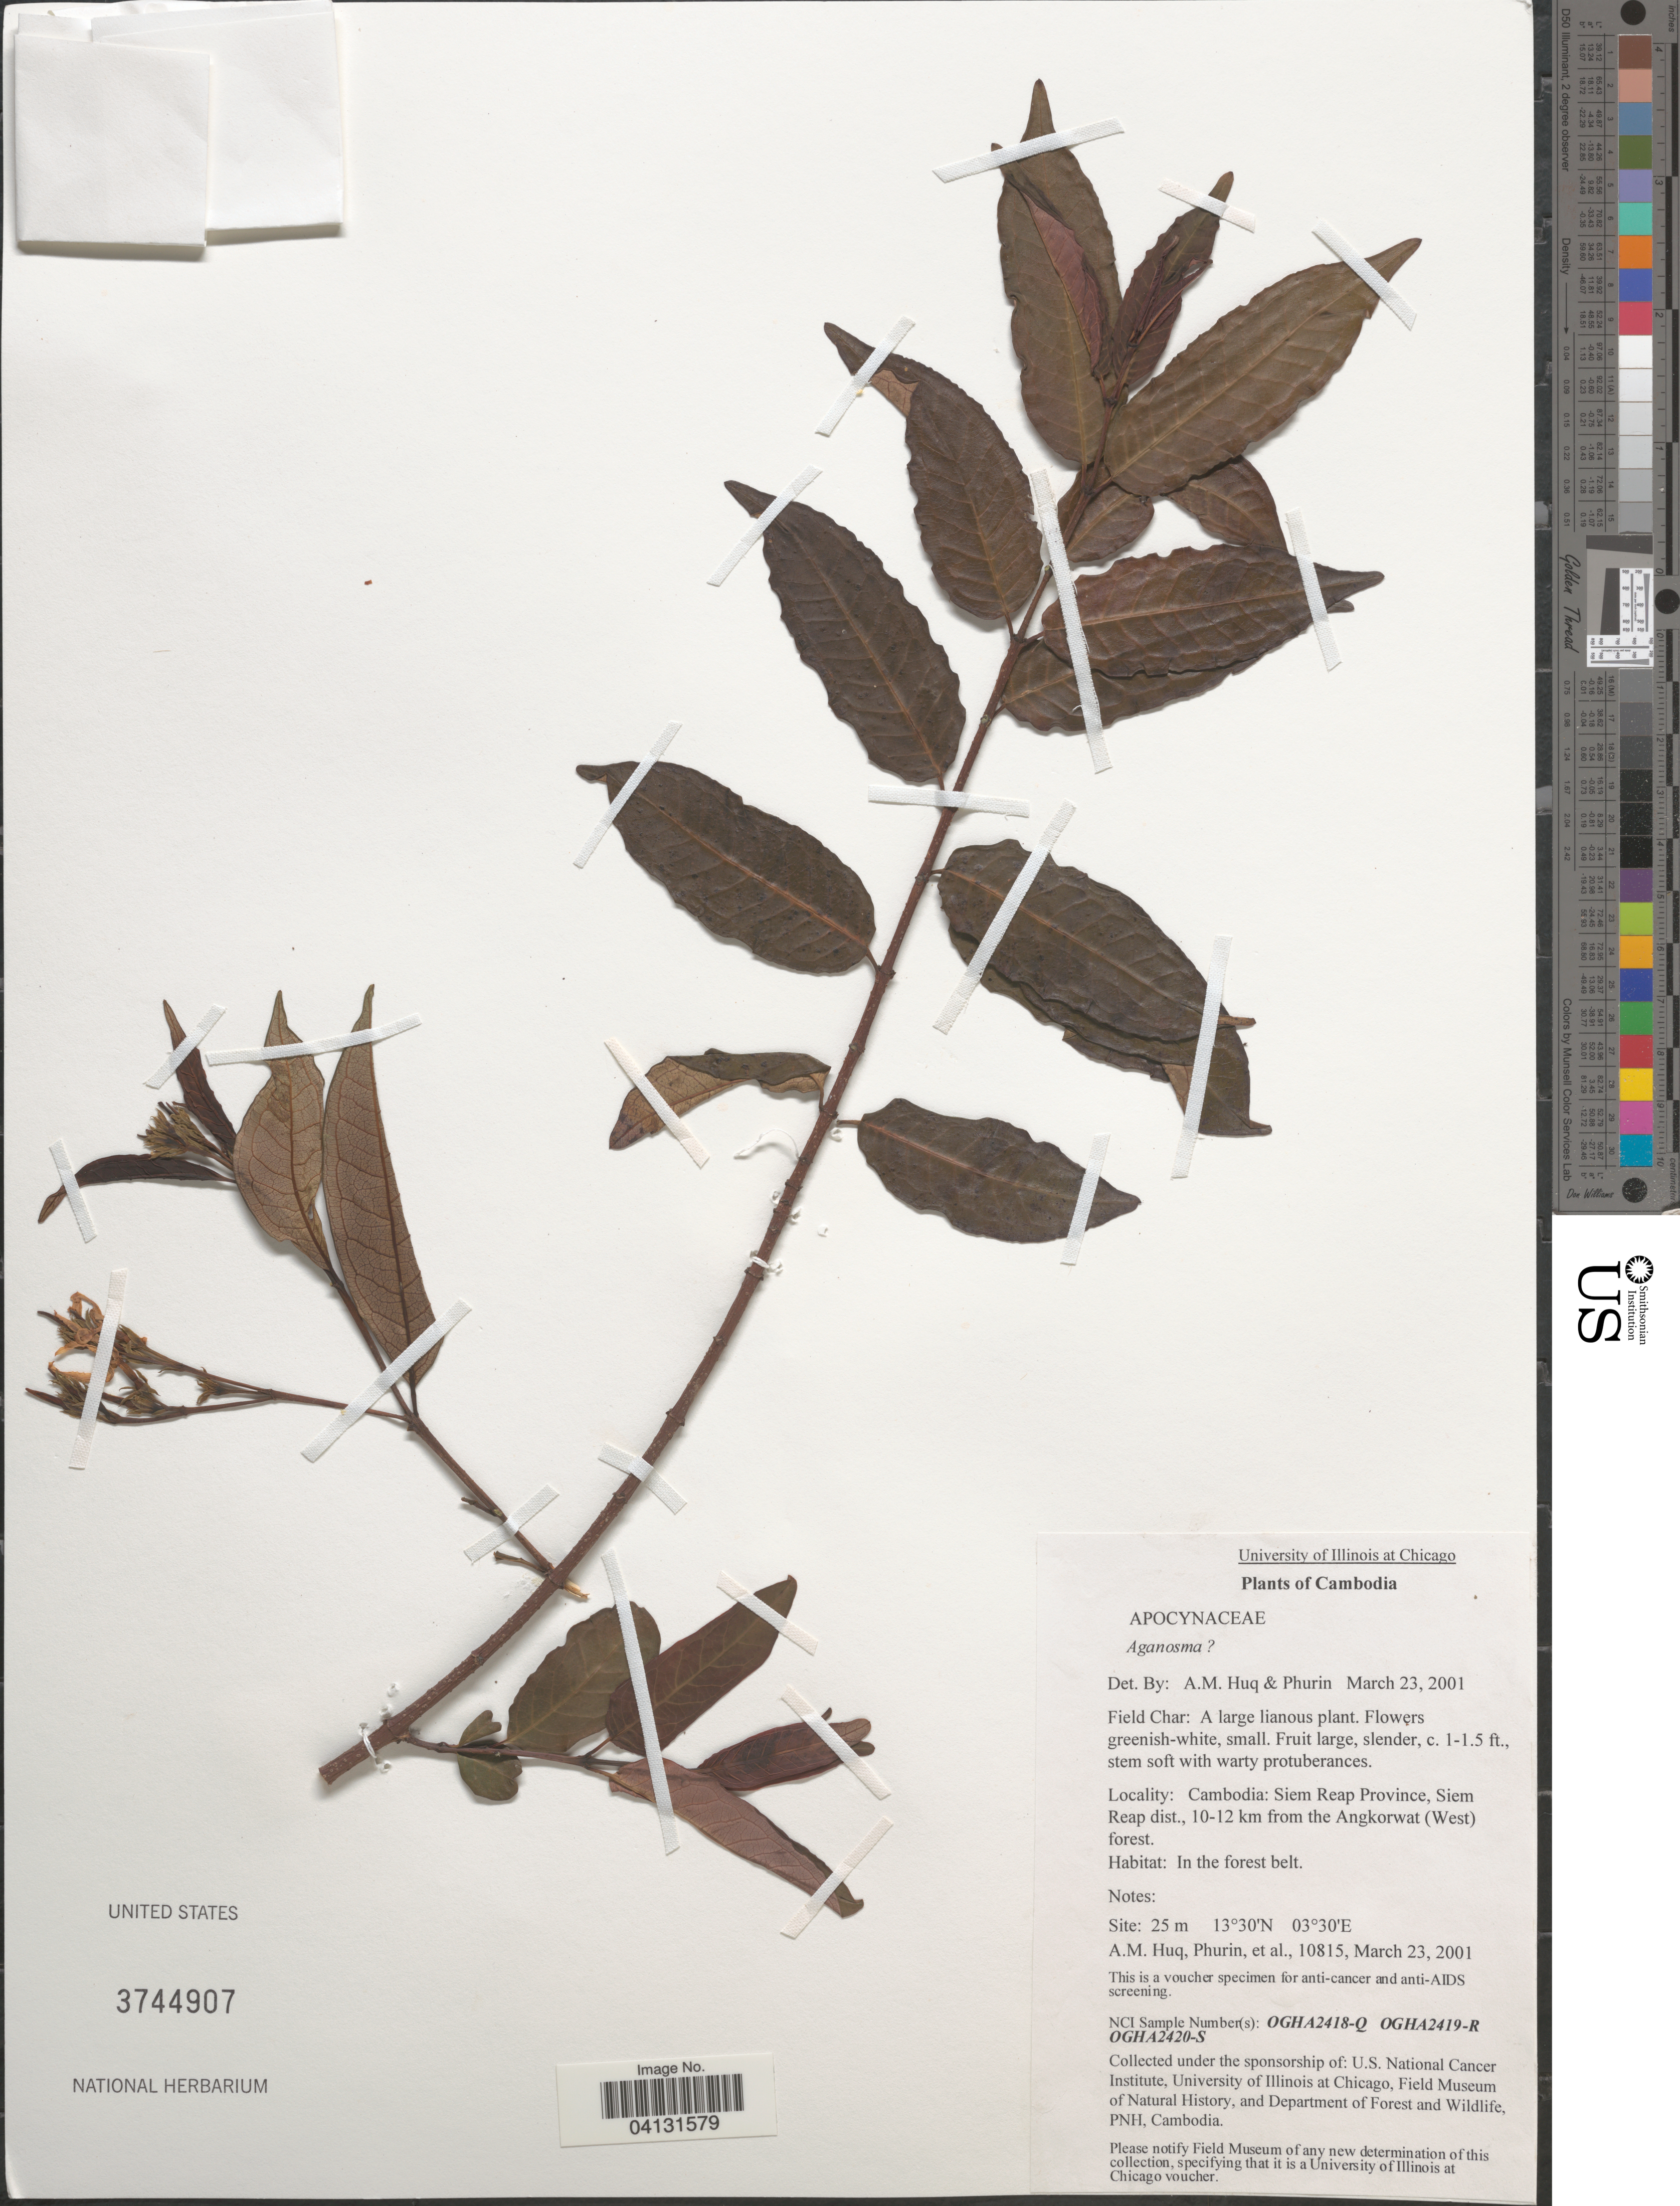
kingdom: Plantae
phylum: Tracheophyta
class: Magnoliopsida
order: Gentianales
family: Apocynaceae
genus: Aganosma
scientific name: Aganosma sp.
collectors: A. M. Huq, -. Phurin & et al.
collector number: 10815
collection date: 2001-03-23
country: Cambodia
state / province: Siĕm Réab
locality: Siem Reap Province, Siem Reap dist., 10-12 km from the Angkorwat (West) forest.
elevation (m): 25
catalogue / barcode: US 3744907